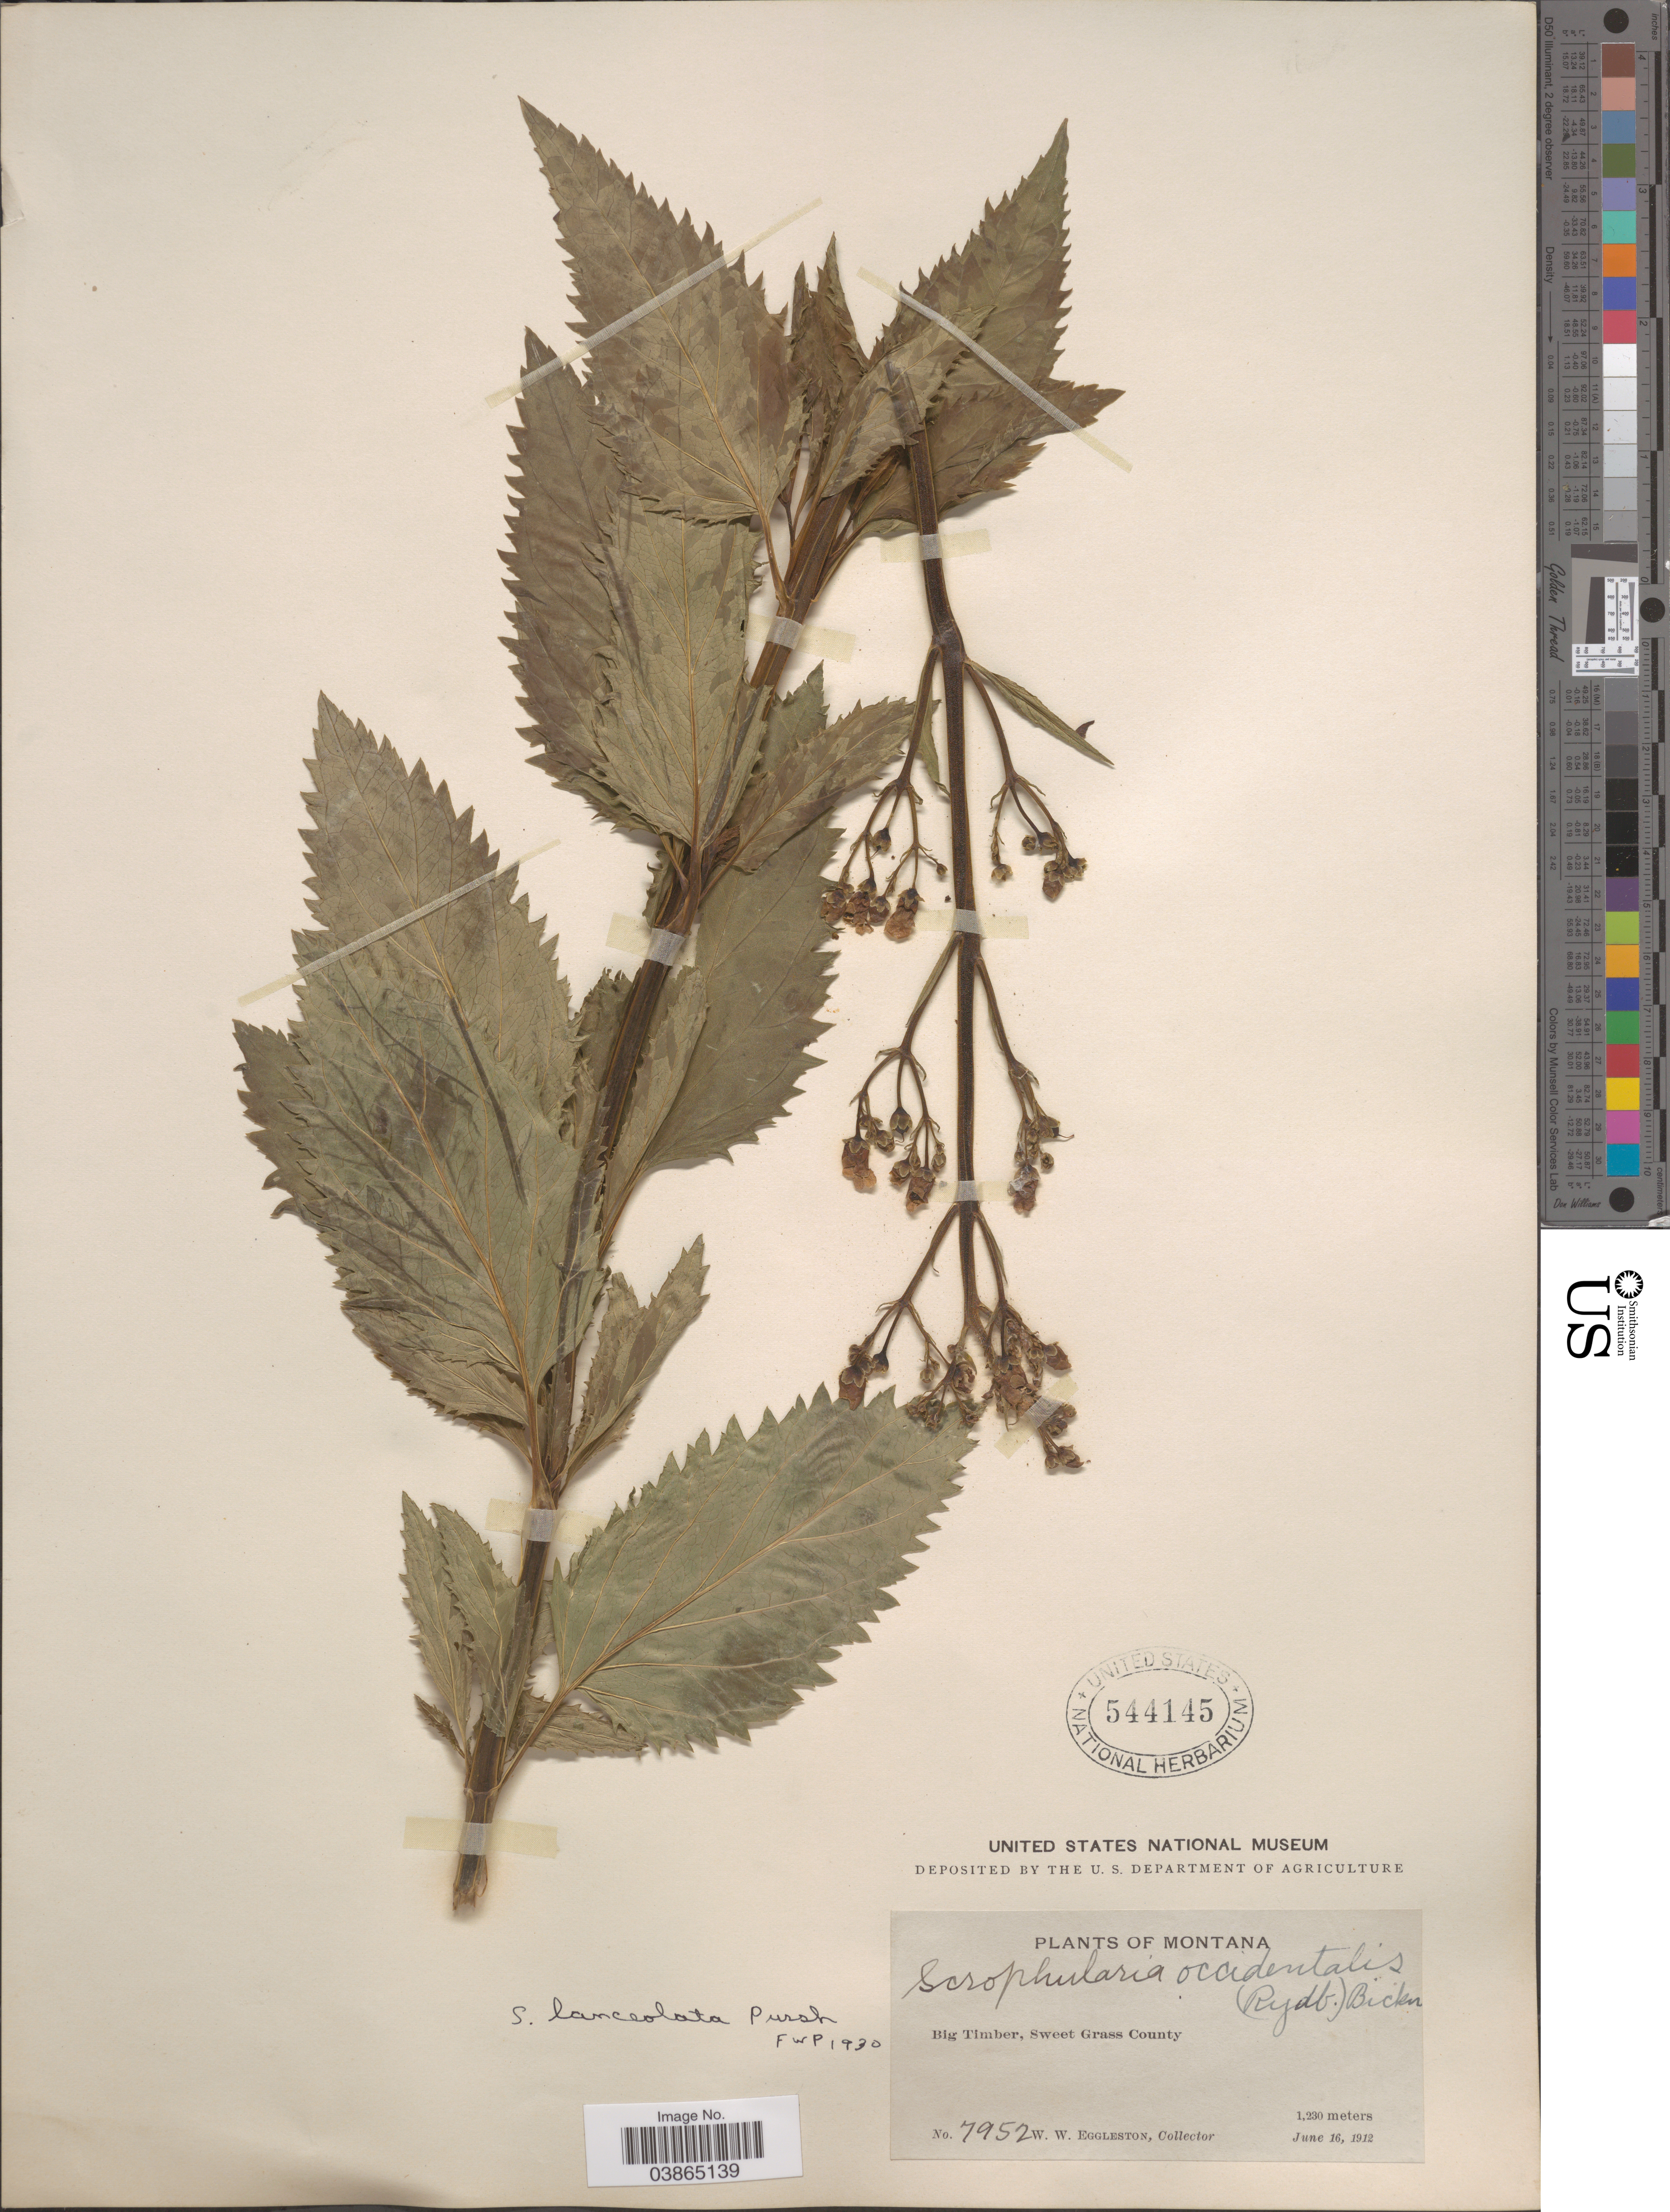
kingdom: Plantae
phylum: Tracheophyta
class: Magnoliopsida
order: Lamiales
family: Scrophulariaceae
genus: Scrophularia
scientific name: Scrophularia lanceolata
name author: Pursh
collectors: W. W. Eggleston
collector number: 7952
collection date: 1912-06-16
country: United States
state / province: Montana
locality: Big Timber, Sweet Grass County.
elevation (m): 1230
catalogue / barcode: US 544145